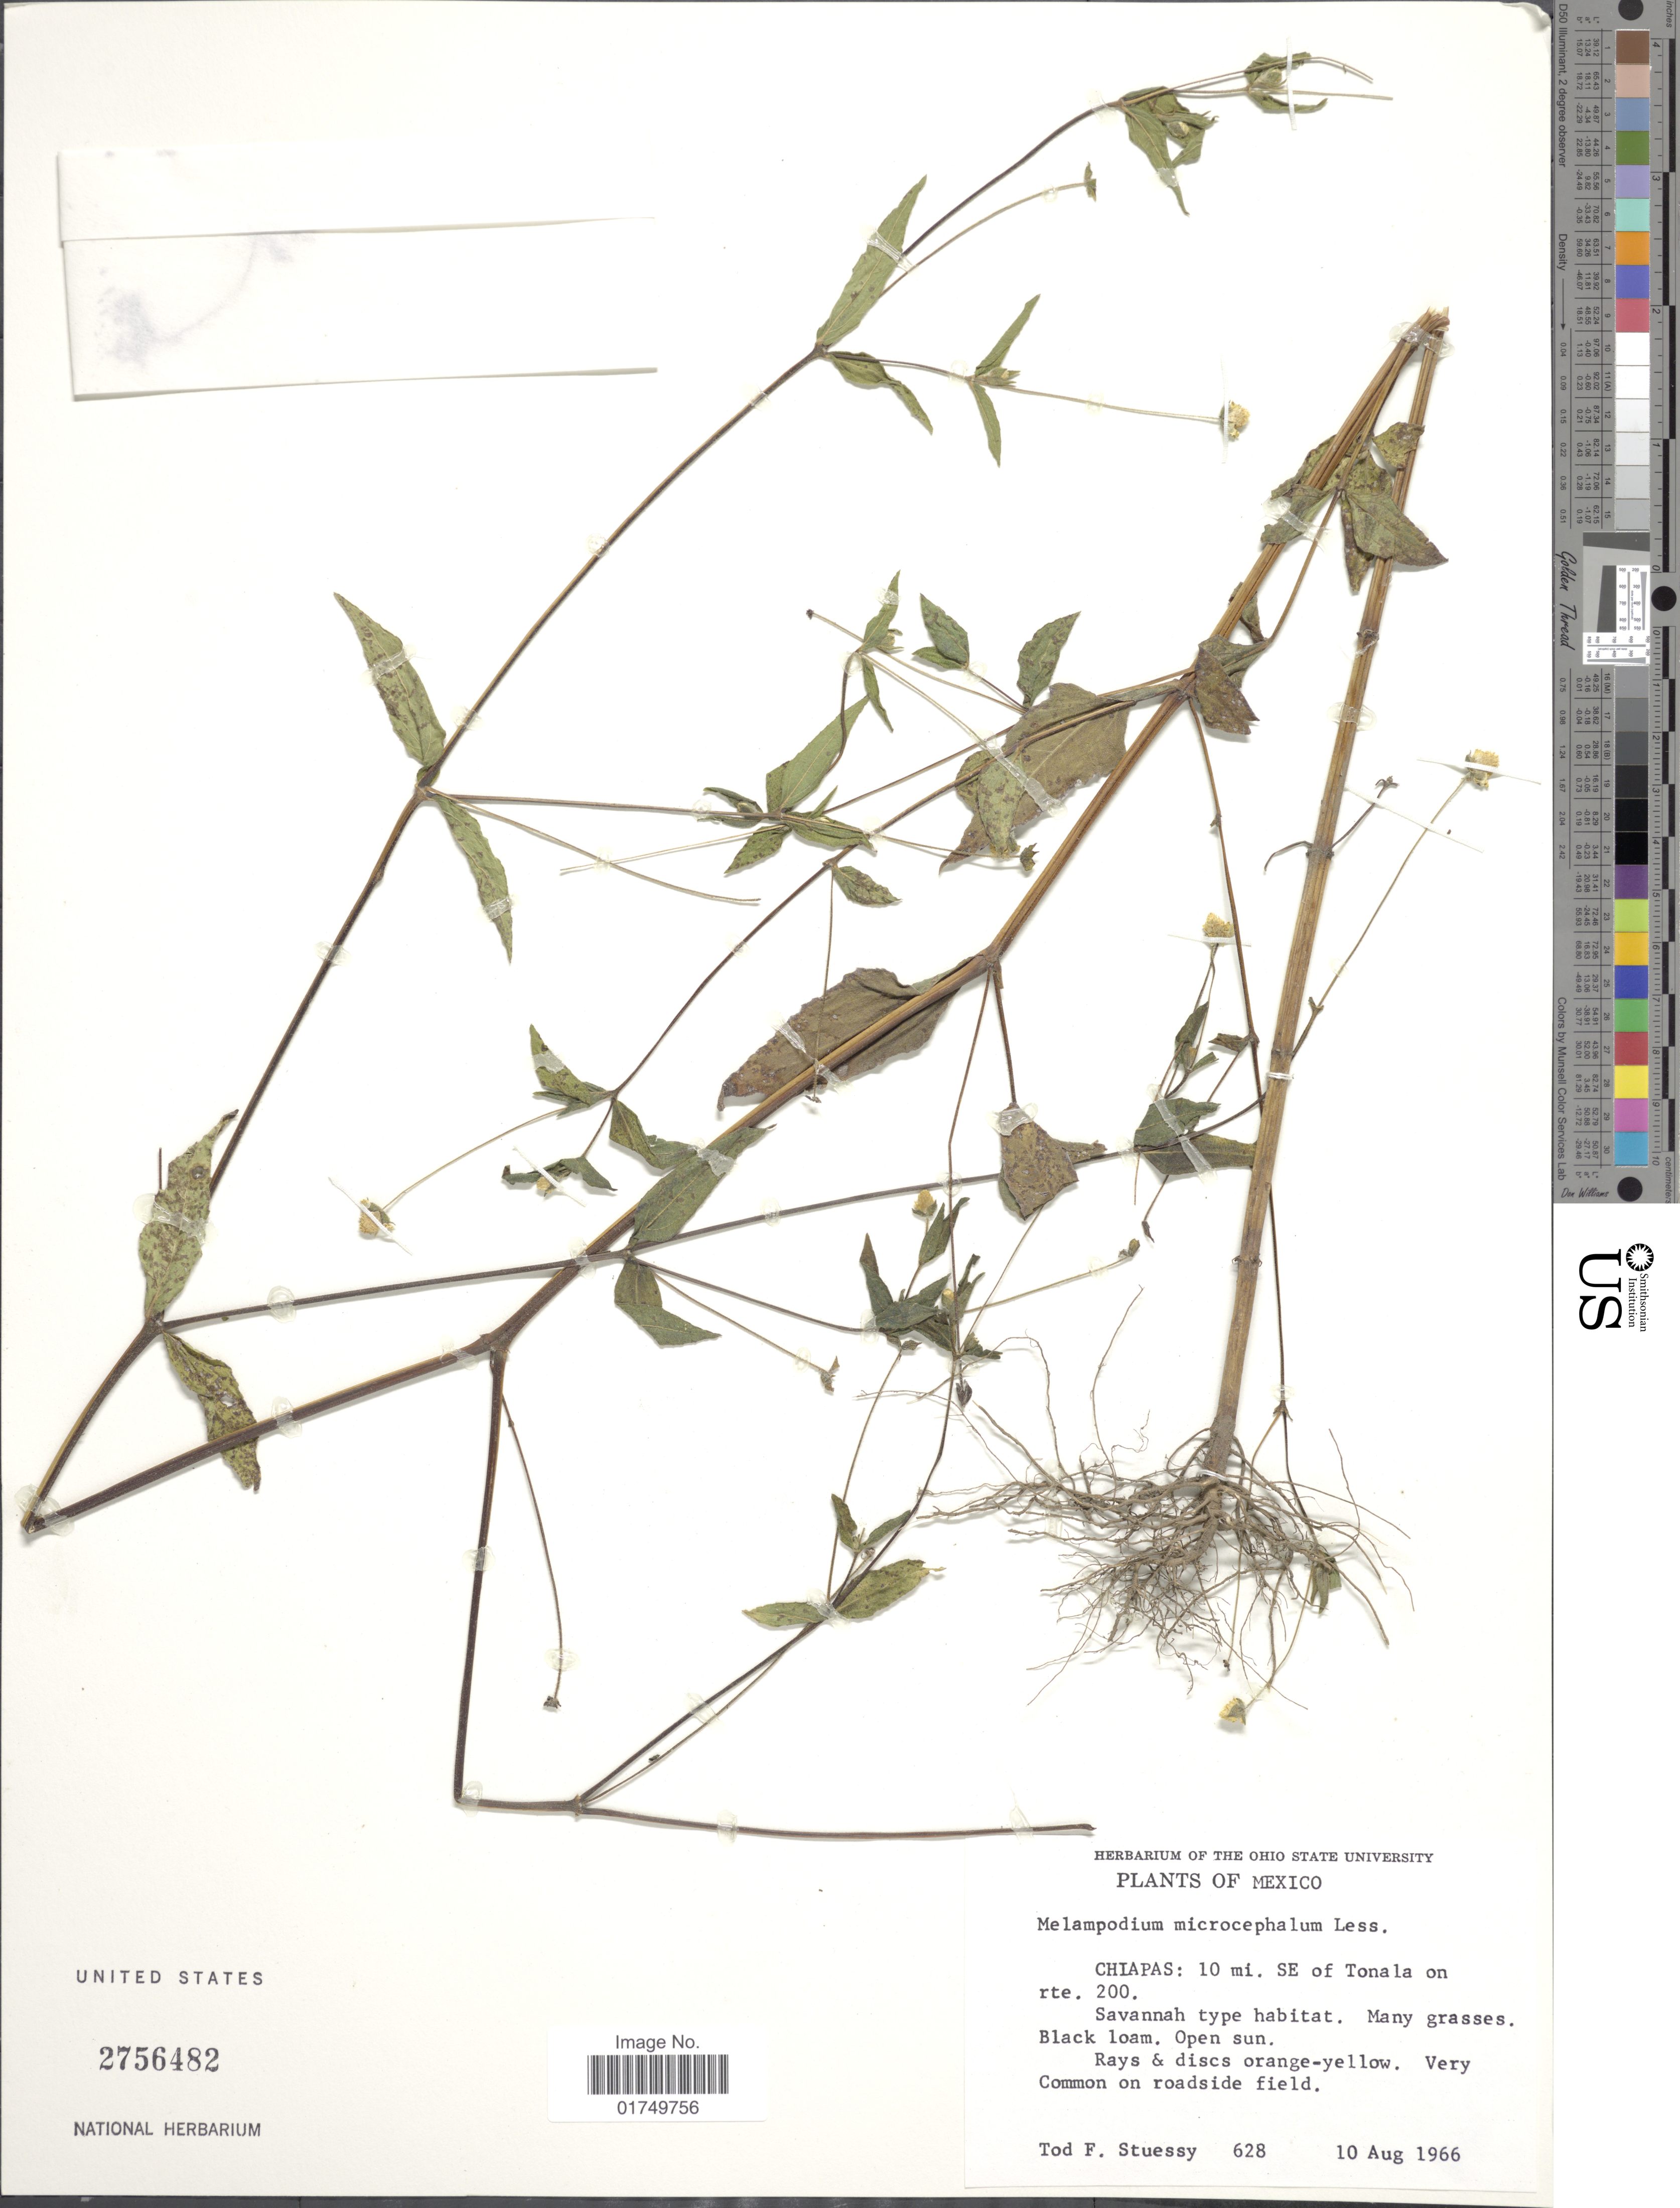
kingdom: Plantae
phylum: Tracheophyta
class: Magnoliopsida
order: Asterales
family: Asteraceae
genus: Melampodium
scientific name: Melampodium microcephalum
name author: Less.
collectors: T. Stuessy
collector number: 628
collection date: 1966-08-10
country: Mexico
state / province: Chiapas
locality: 10 mi. SE of Tonala on rte. 200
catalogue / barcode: US 2756482